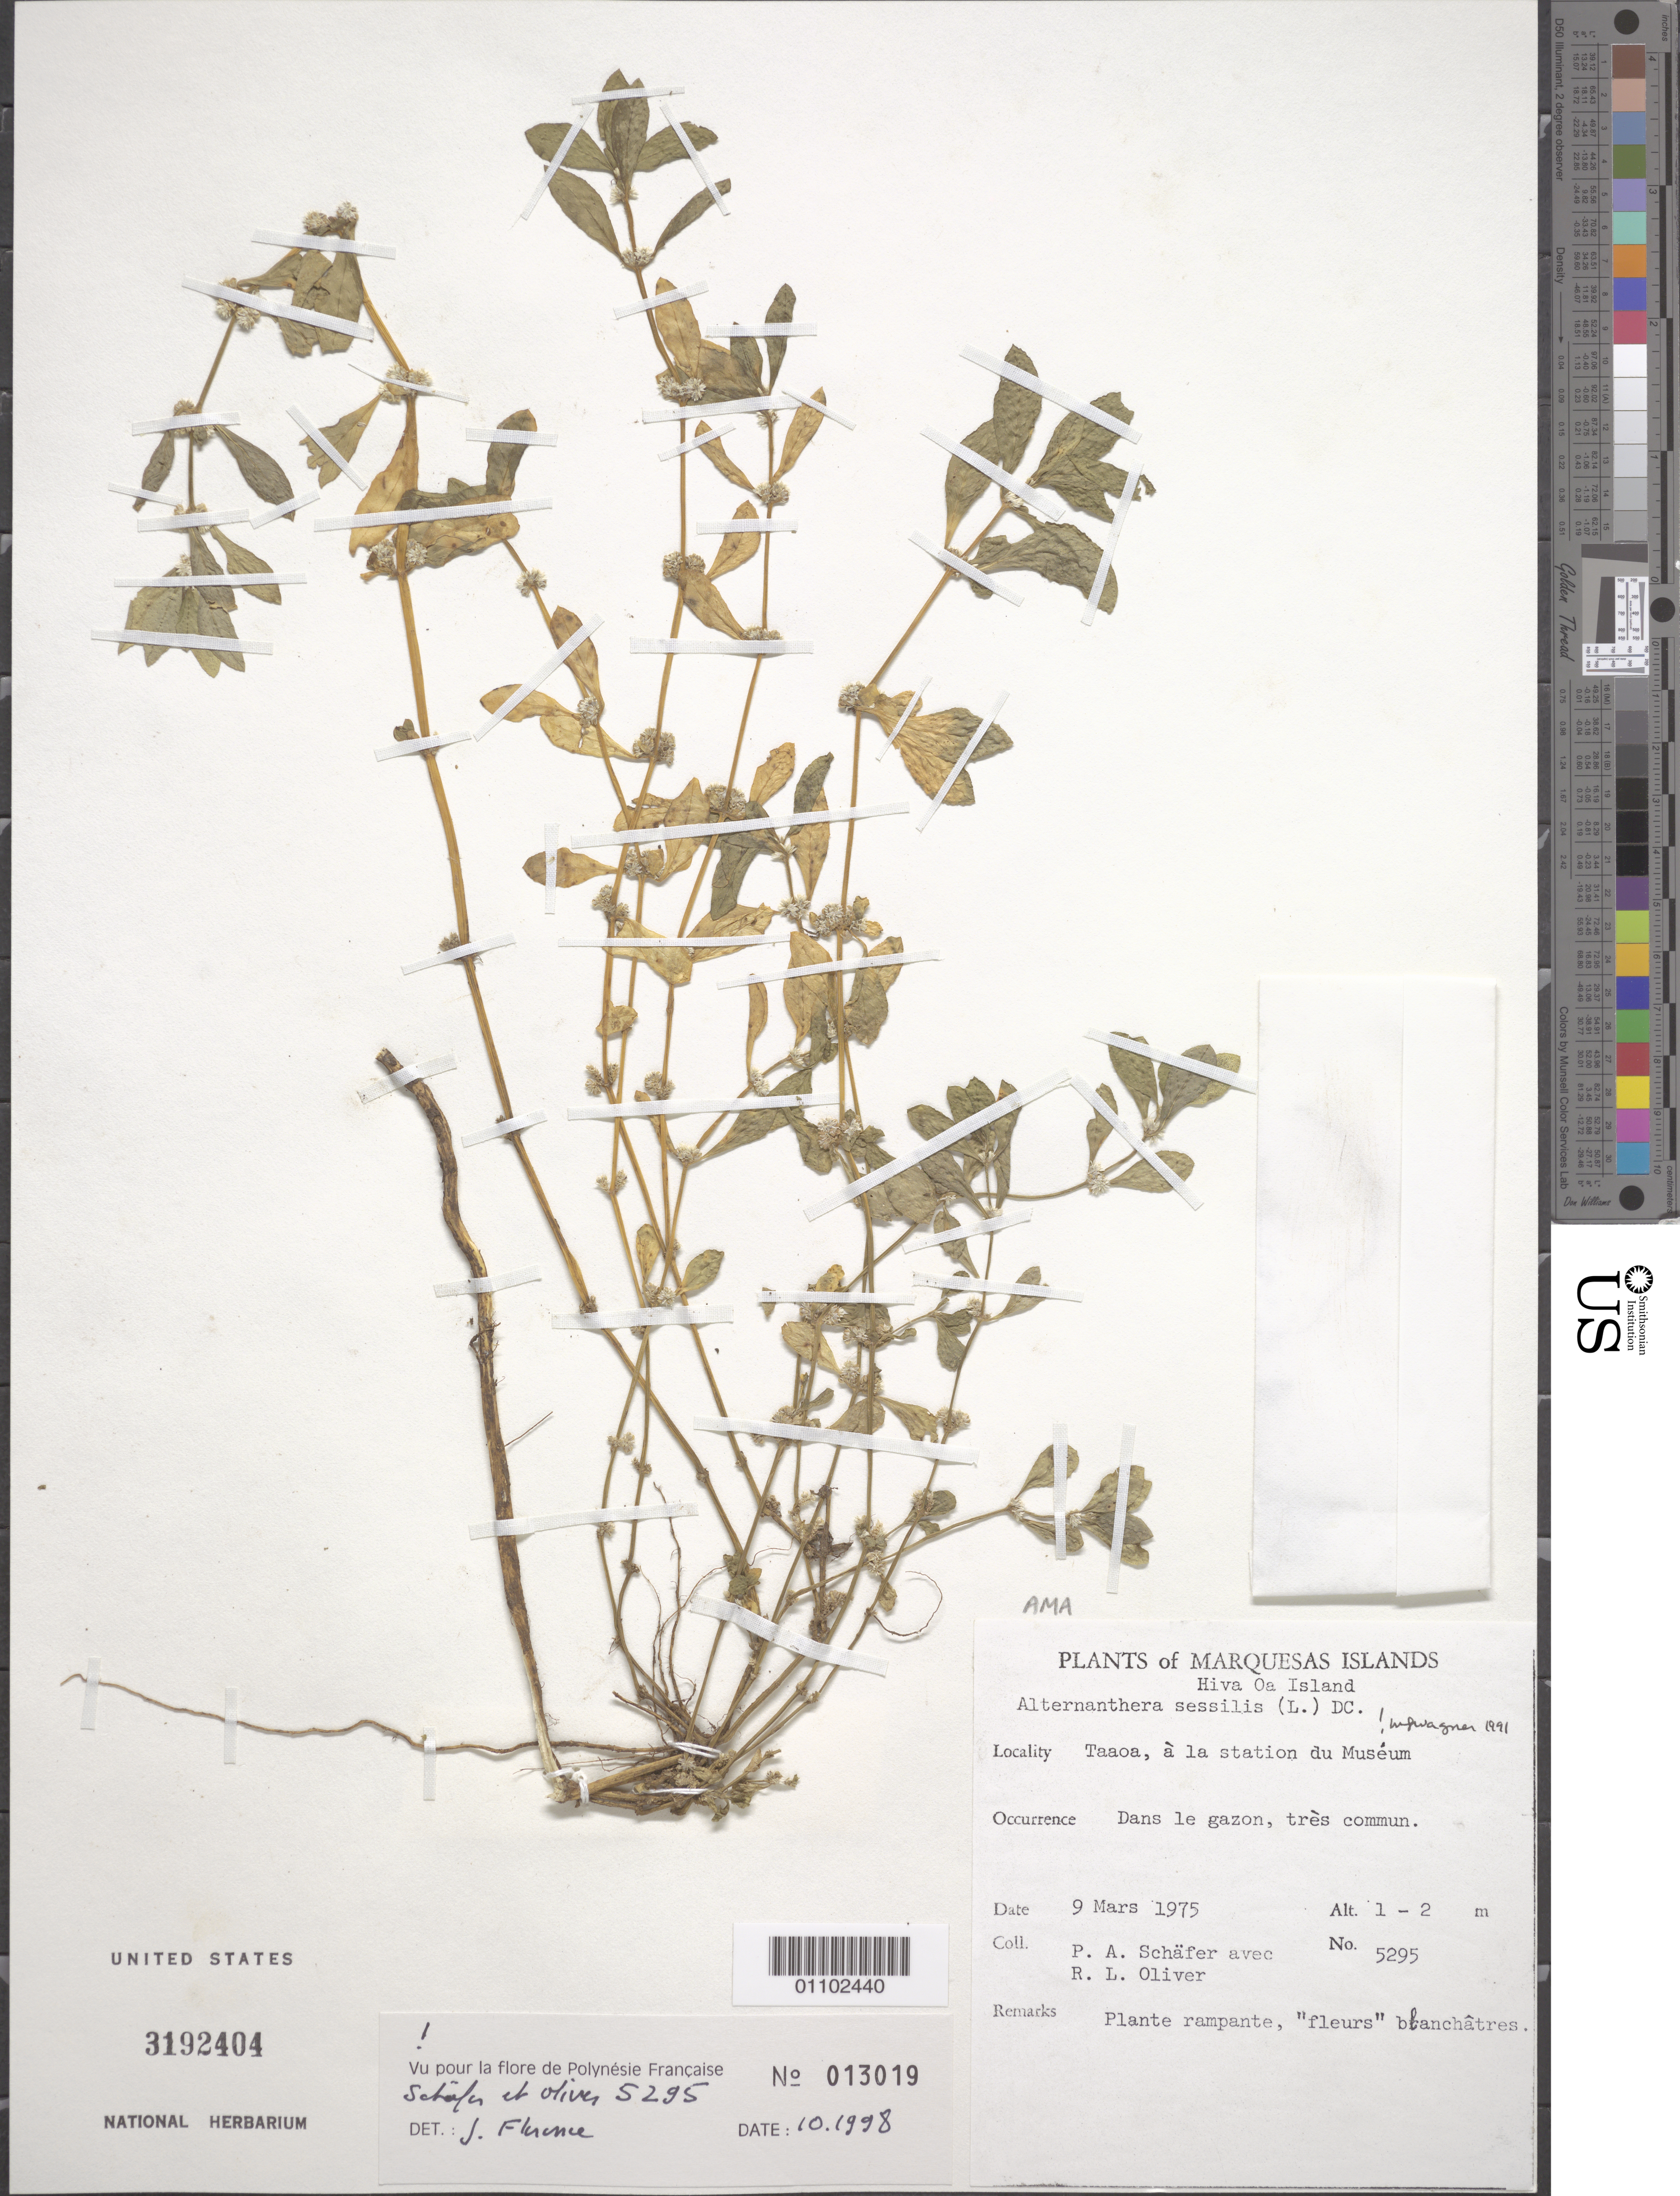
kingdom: Plantae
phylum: Tracheophyta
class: Magnoliopsida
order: Caryophyllales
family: Amaranthaceae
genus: Alternanthera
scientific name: Alternanthera sessilis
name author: (L.) DC.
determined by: Wagner, W. L., (BOT), Smithsonian Institution - National Museum of Natural History (UNITED STATES)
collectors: P. A. Schäfer & R. L. Oliver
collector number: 5295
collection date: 1975-03-09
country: French Polynesia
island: Hiva Oa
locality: Taaoa, à la station du Muséum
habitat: Dans le gazon, très commun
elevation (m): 1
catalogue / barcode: US 3192404